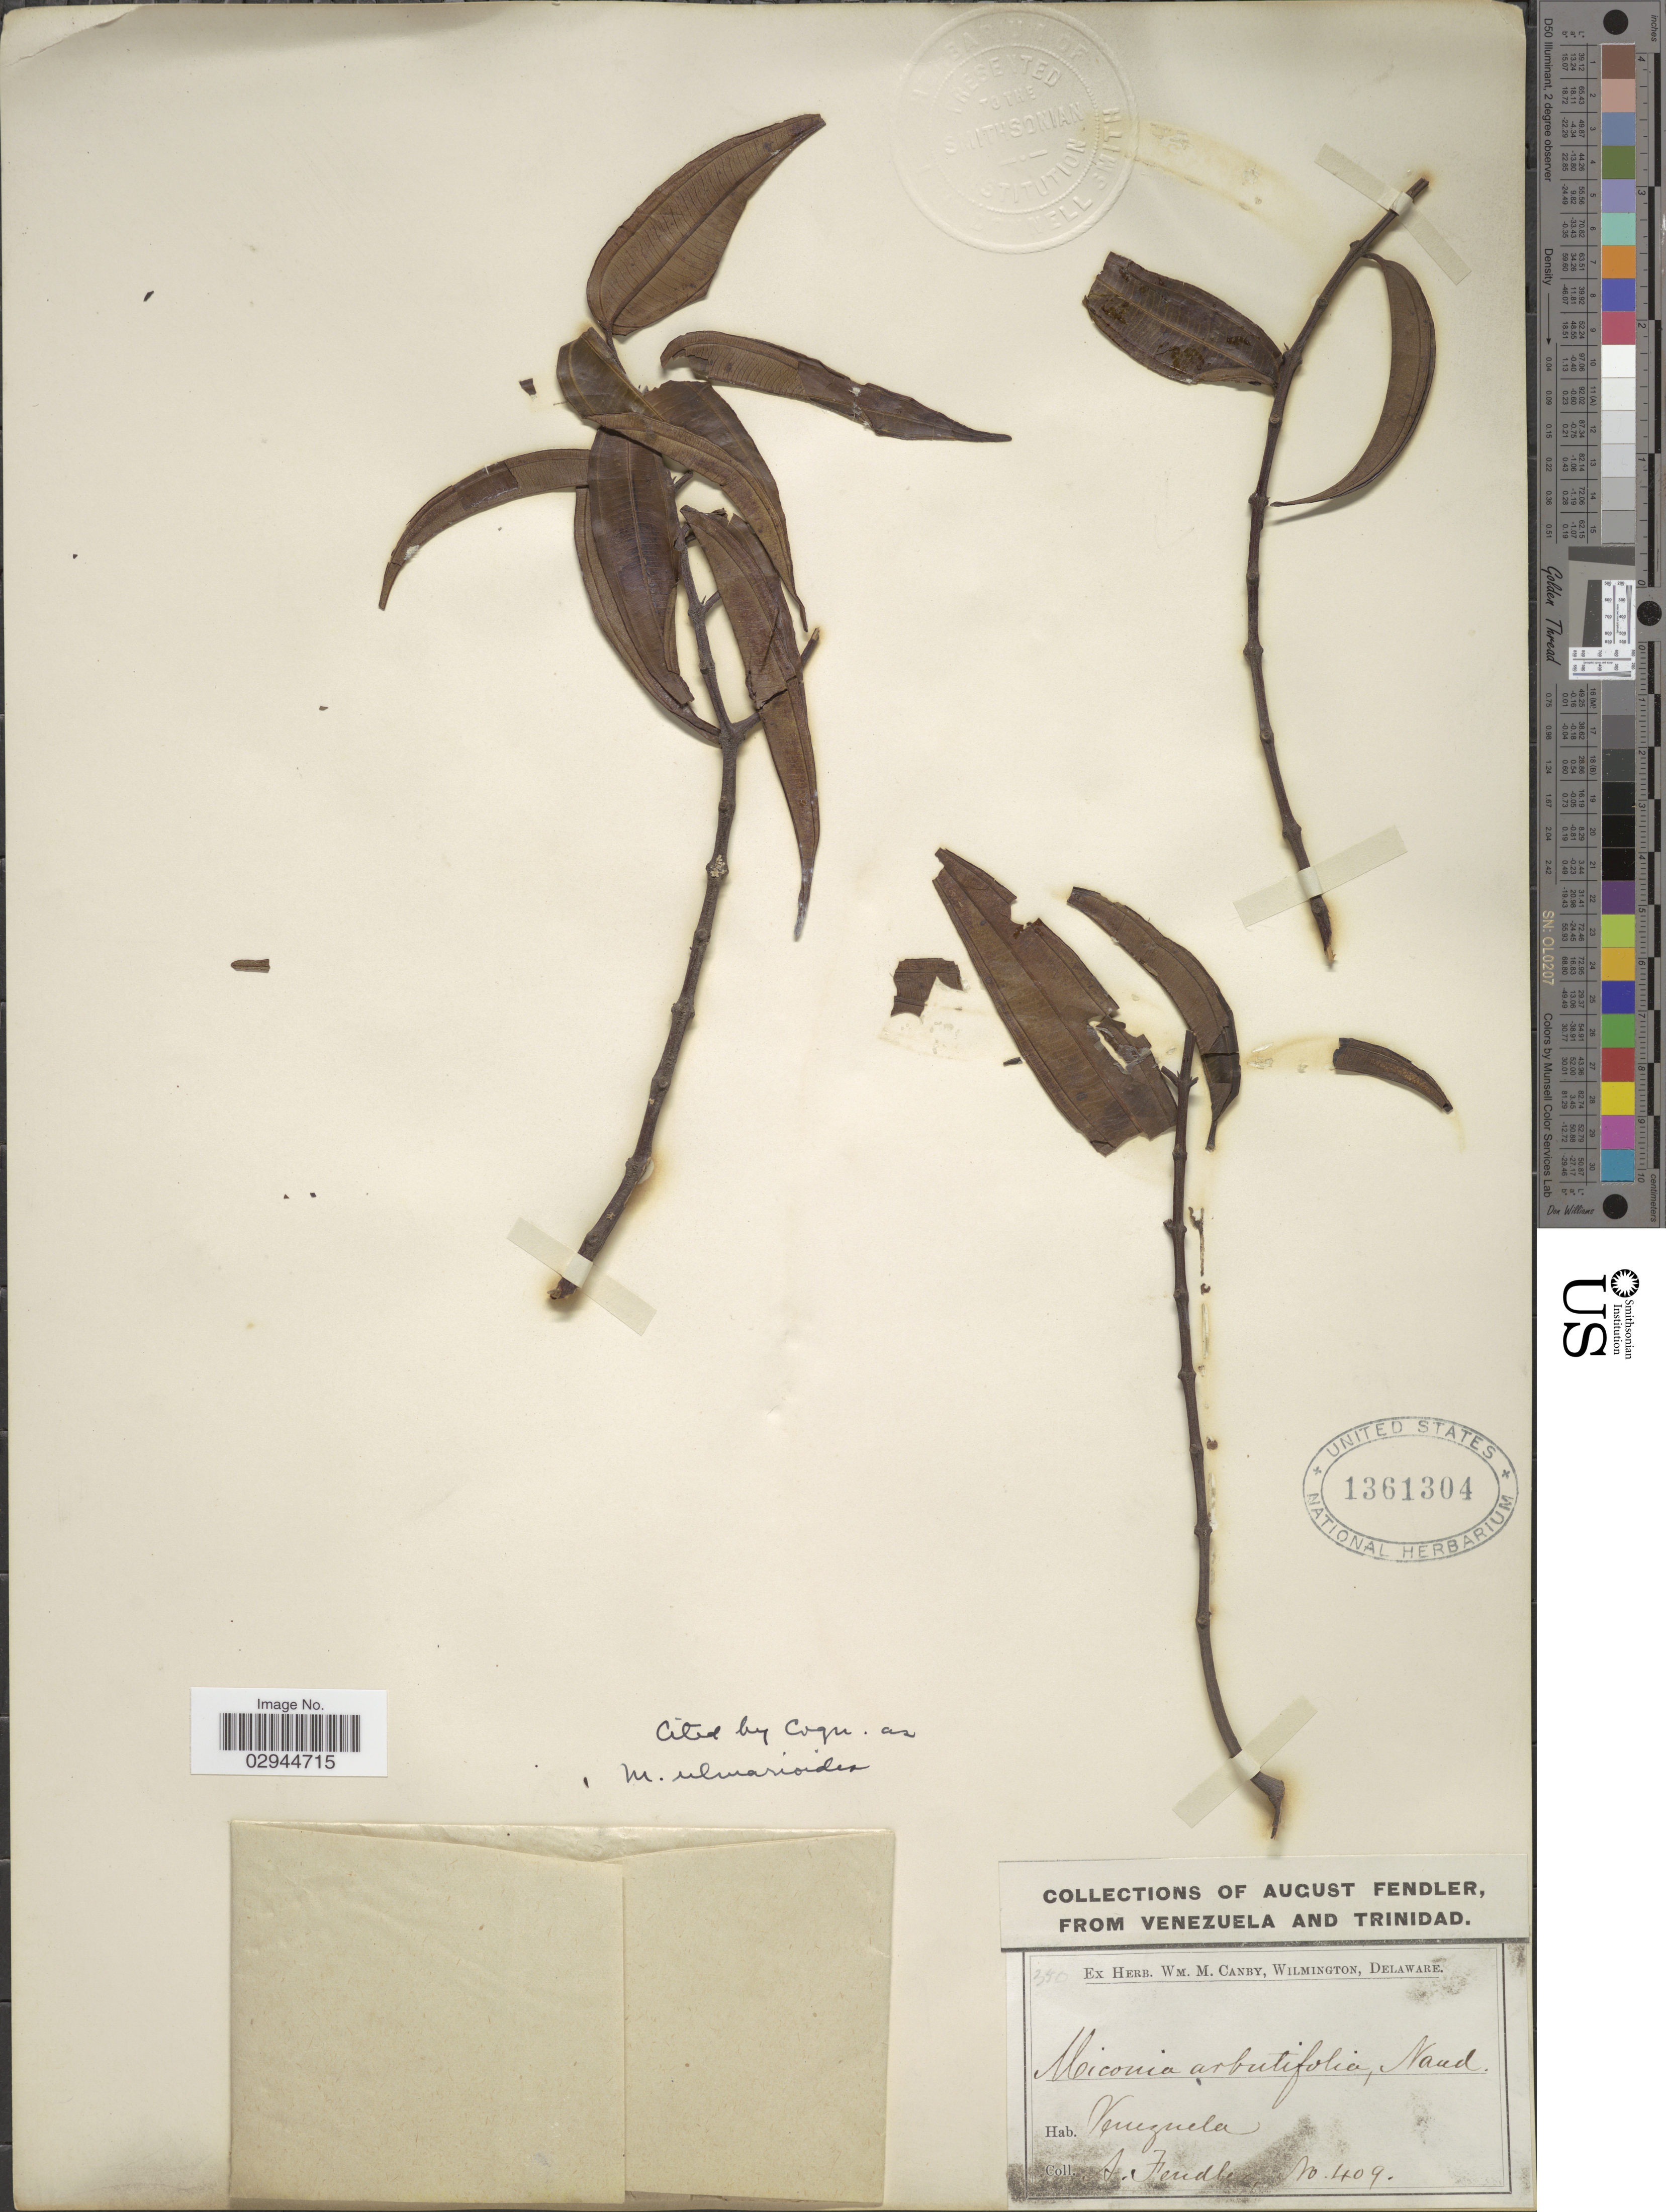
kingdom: Plantae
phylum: Tracheophyta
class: Magnoliopsida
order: Myrtales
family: Melastomataceae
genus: Miconia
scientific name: Miconia ulmarioides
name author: Naudin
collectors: A. Fendler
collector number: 409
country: Venezuela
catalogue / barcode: US 1361304